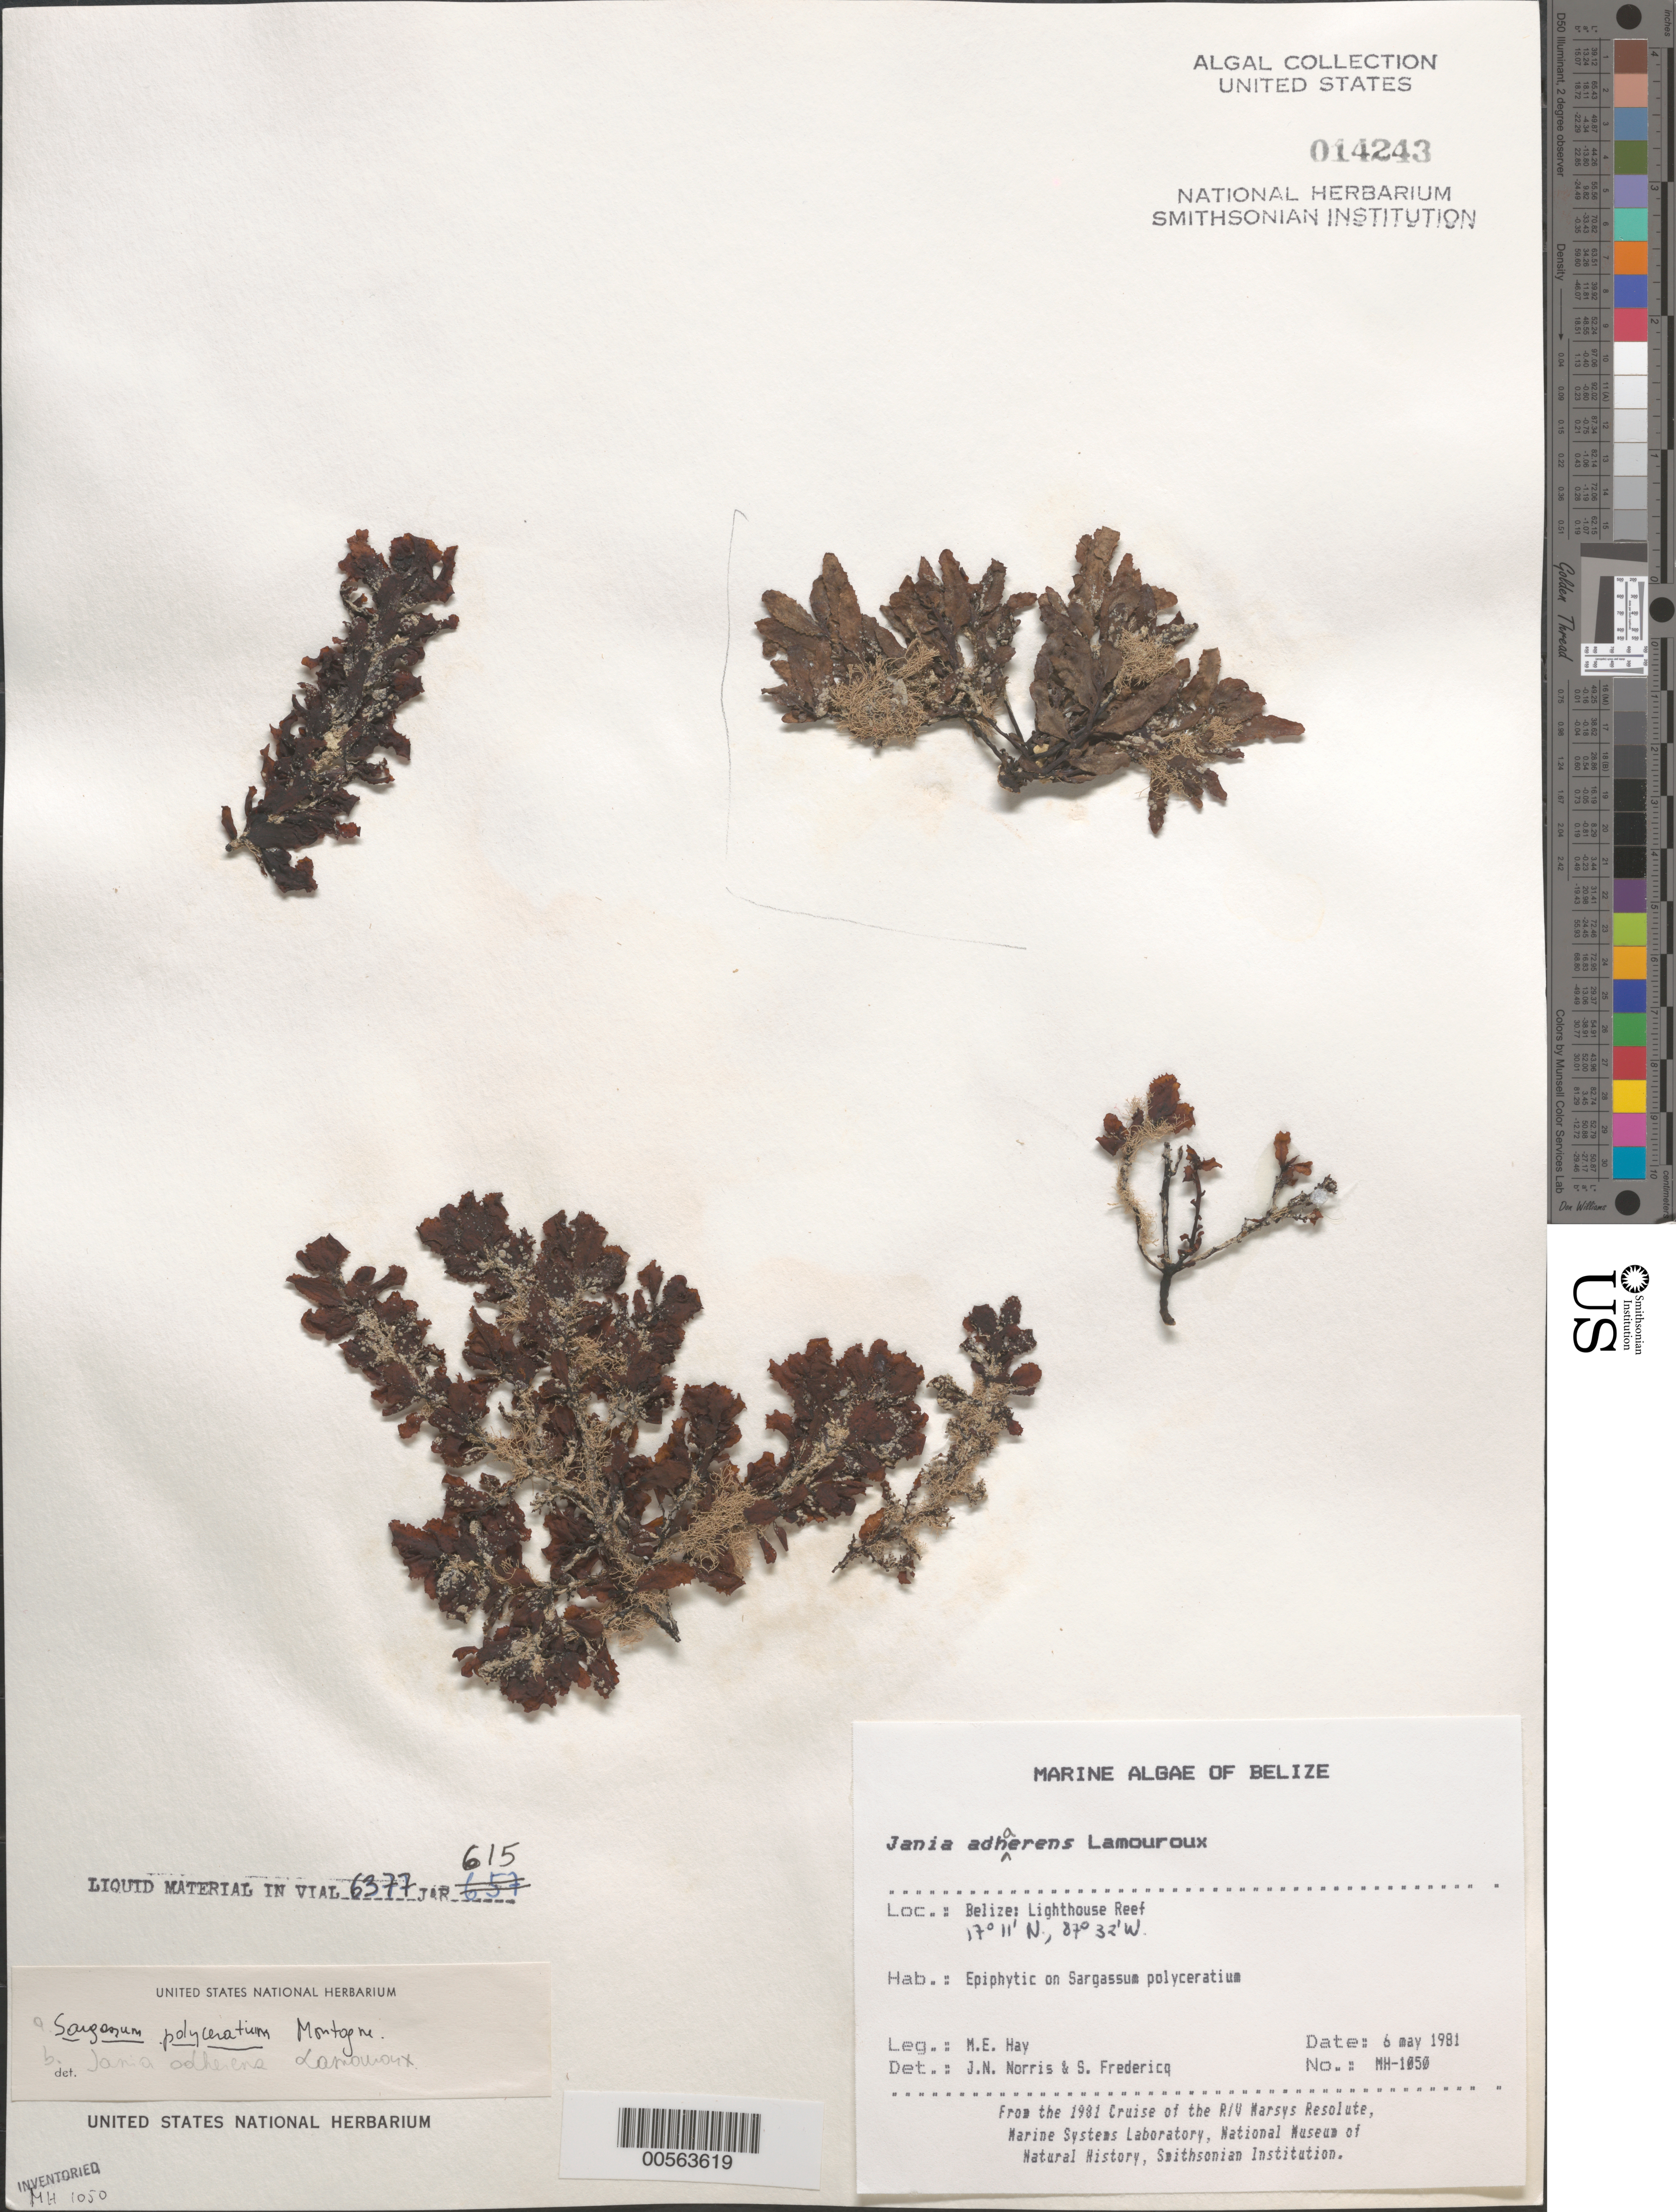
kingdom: Plantae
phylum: Rhodophyta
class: Florideophyceae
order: Corallinales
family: Corallinaceae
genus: Jania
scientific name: Jania pedunculatum var. adhaerens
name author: (J.V.Lamouroux) A.S.Harvey et al.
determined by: Algae name updating Project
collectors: M. E. Hay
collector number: MEH-1050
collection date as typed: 06 May 1981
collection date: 1981-05-06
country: Belize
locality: Lighthouse reef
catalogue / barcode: US 14243